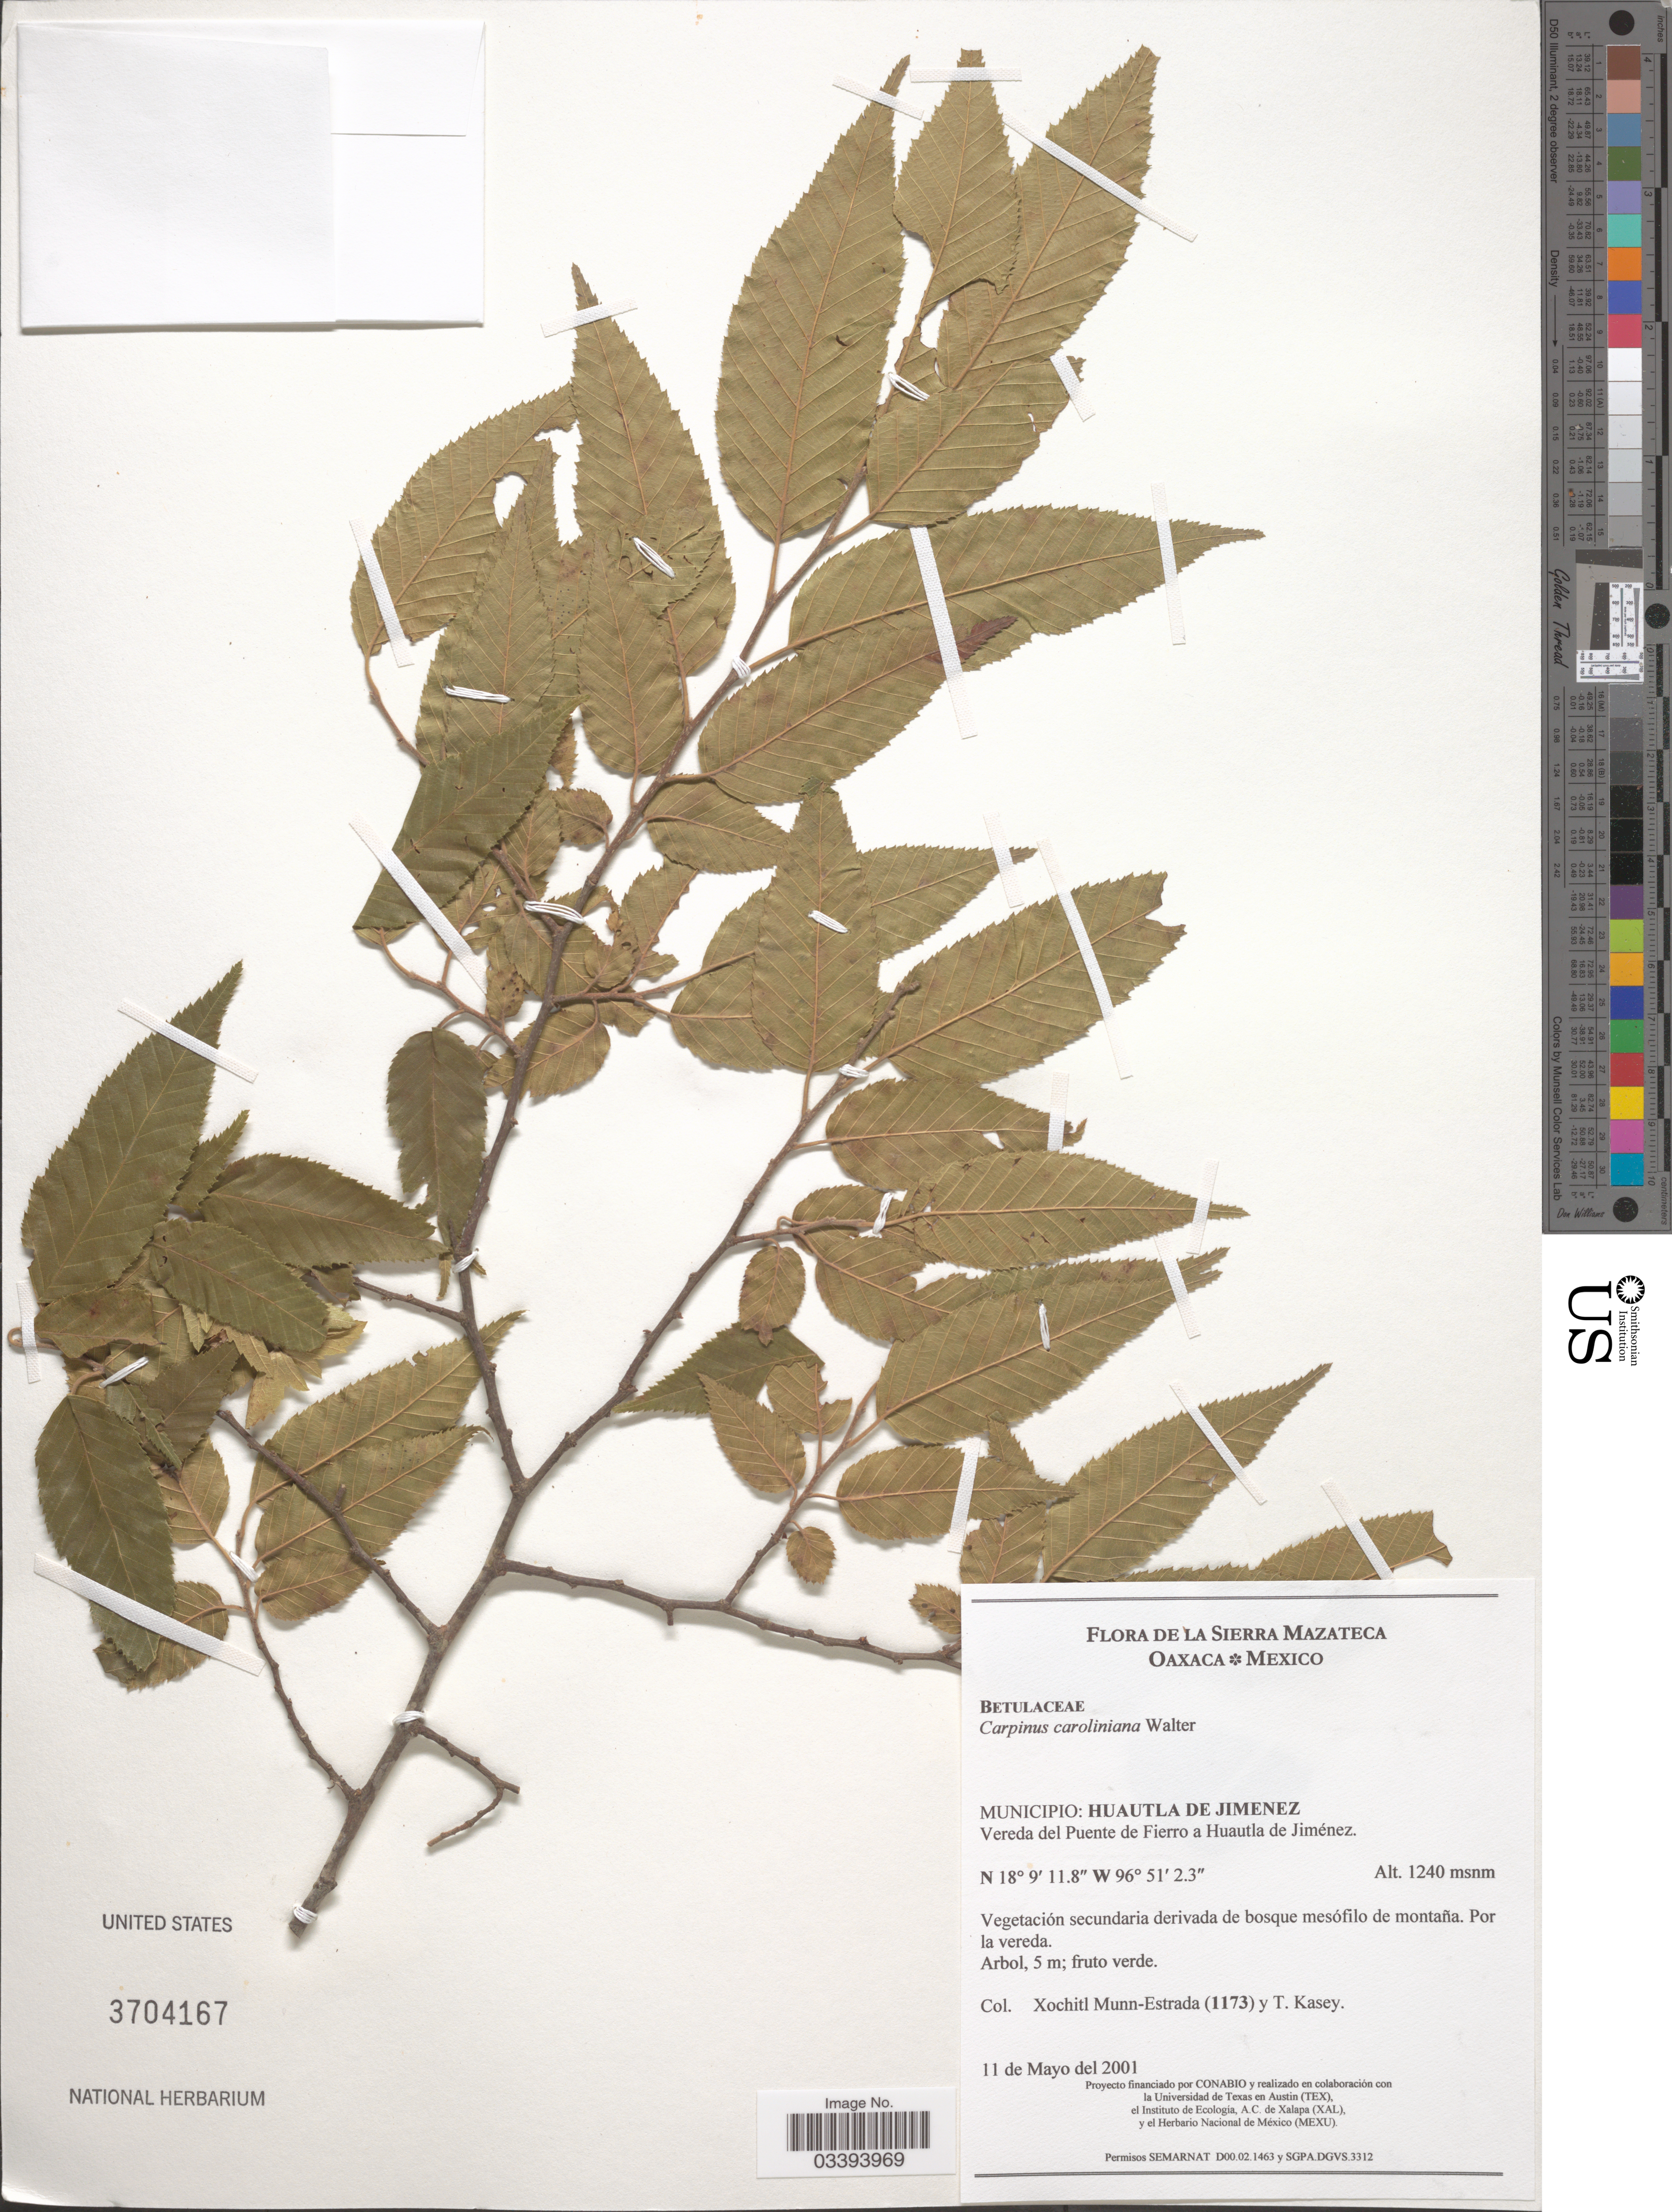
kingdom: Plantae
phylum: Tracheophyta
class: Magnoliopsida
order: Fagales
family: Betulaceae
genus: Carpinus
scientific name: Carpinus caroliniana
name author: Walter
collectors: X. Munn-Estrada & T. Kasey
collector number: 1173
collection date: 2001-05-11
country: Mexico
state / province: Oaxaca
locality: La Sierra Mazateca. Municipio: Huautla de Jimenez. Vereda del Puente de Fierro a Huautla de Jiménez.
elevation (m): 1240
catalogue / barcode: US 3704167